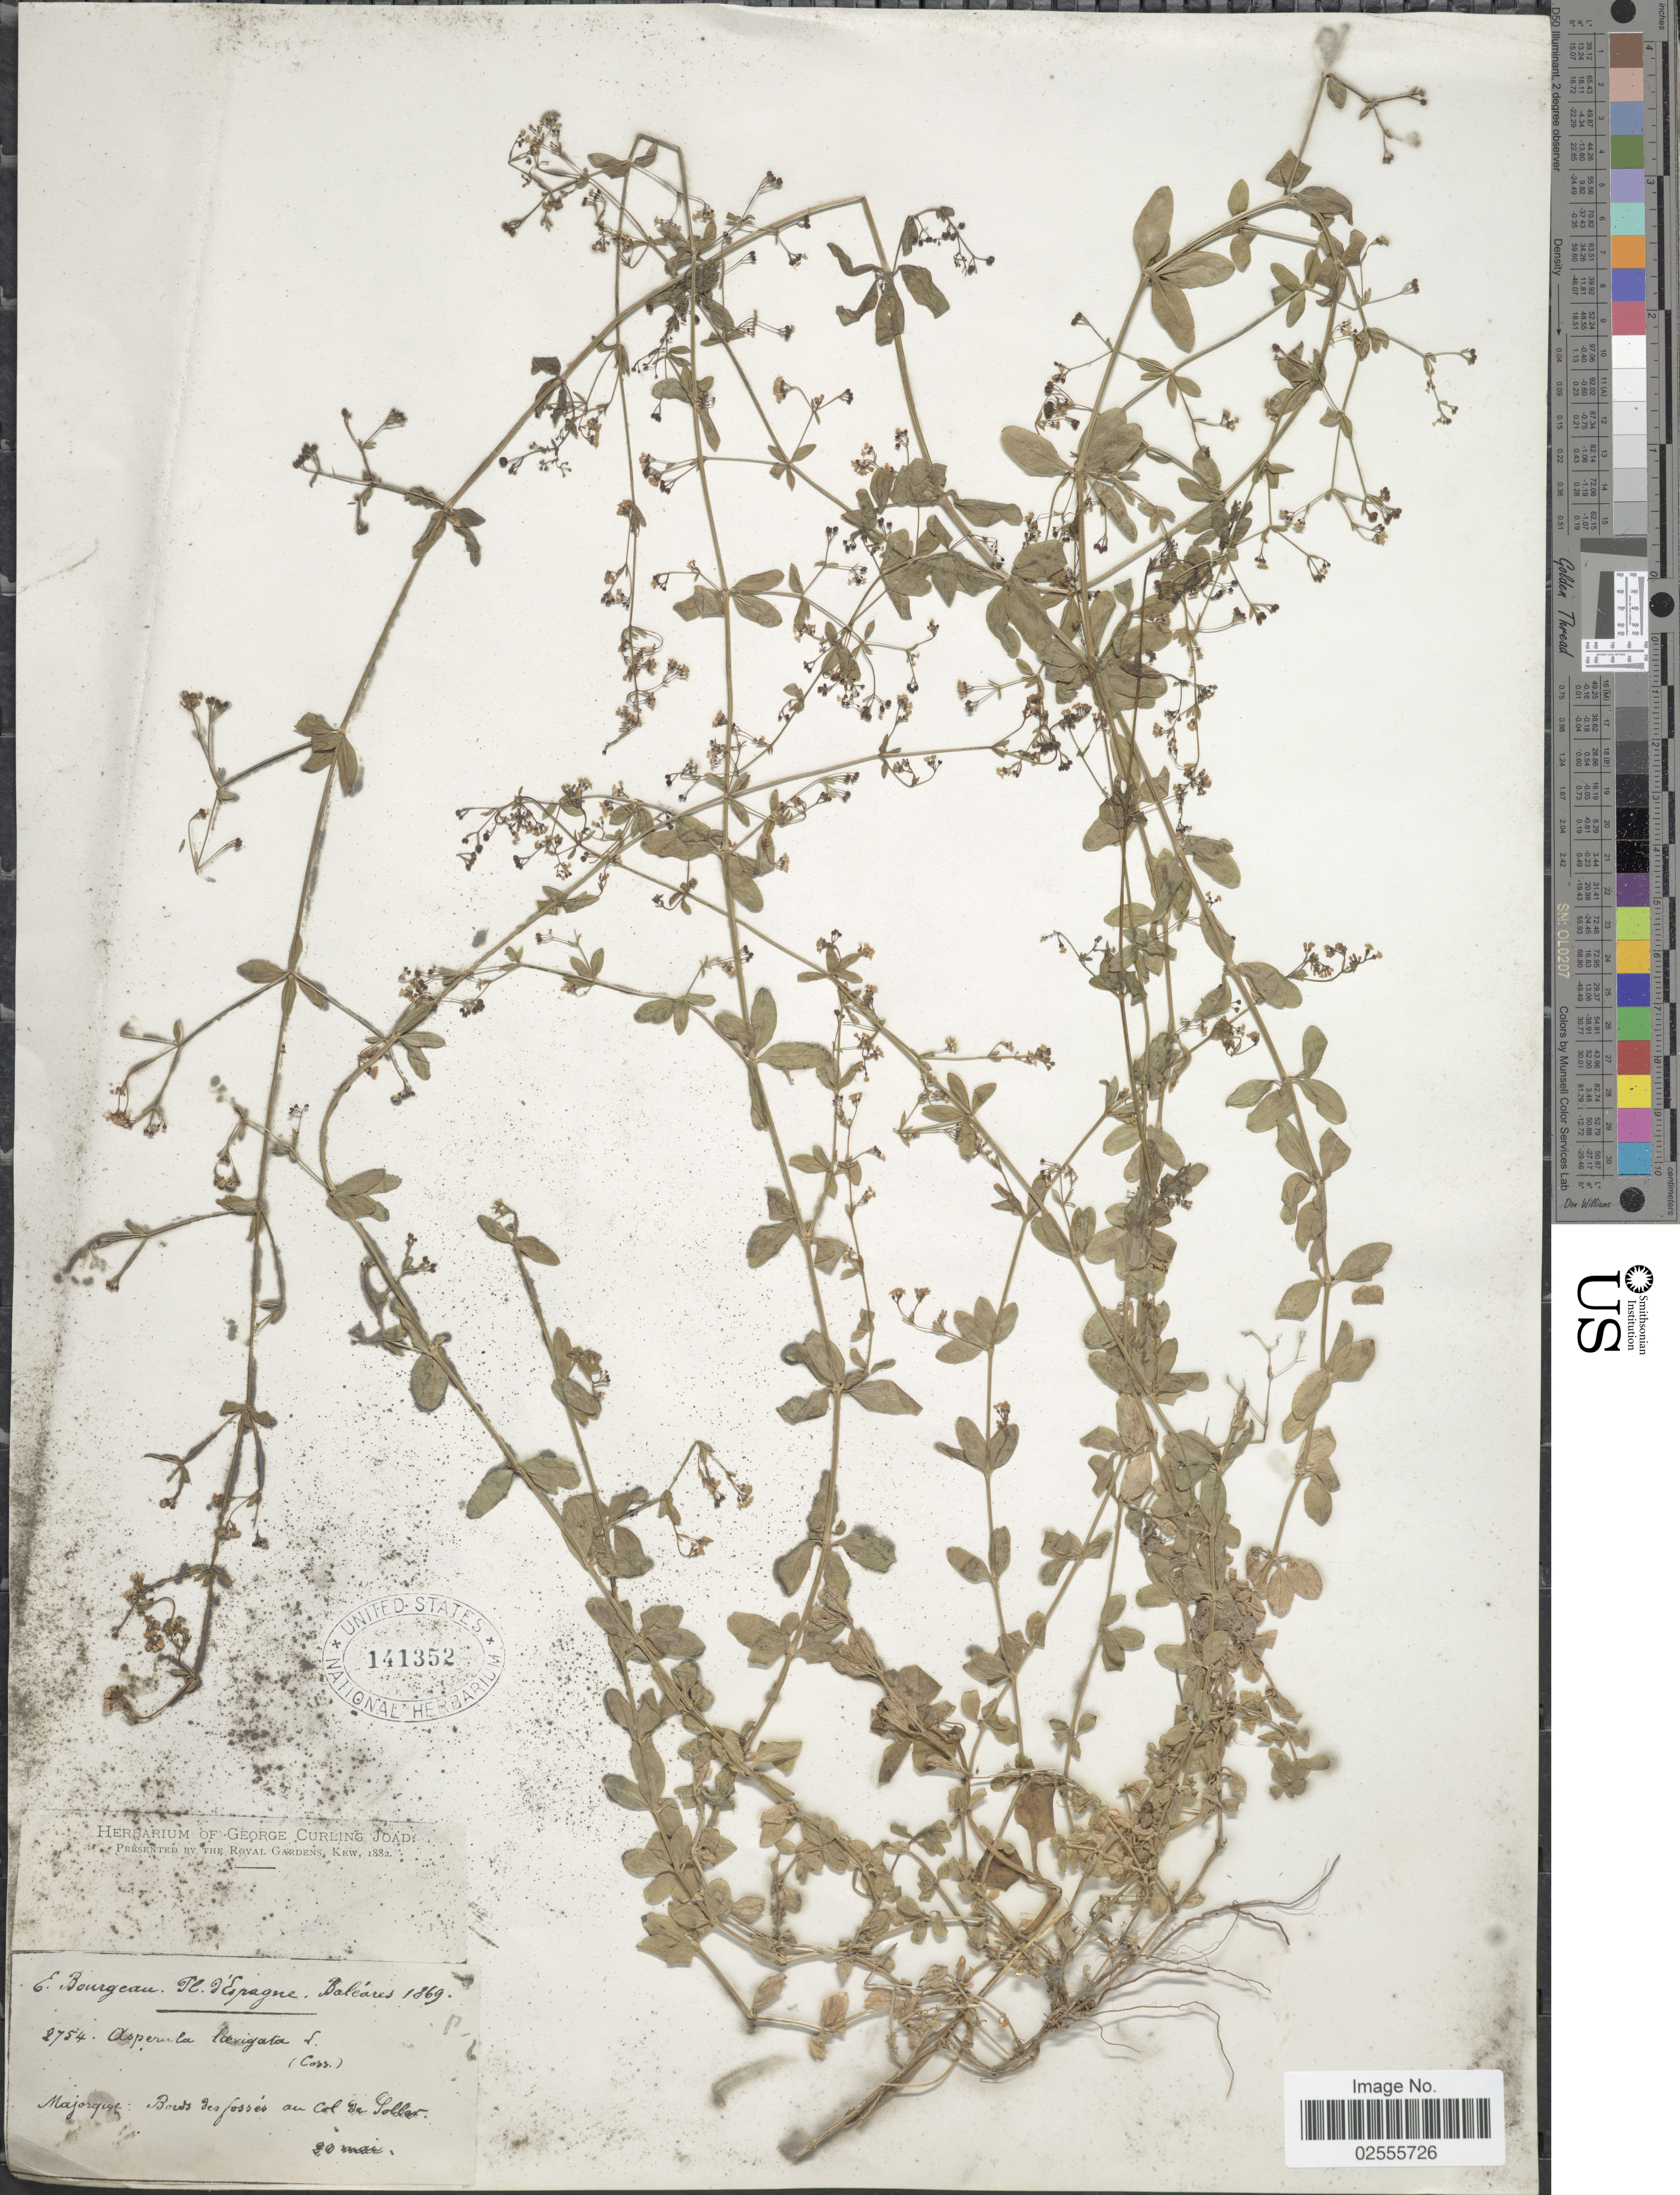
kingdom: Plantae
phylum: Tracheophyta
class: Magnoliopsida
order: Gentianales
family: Rubiaceae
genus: Asperula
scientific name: Asperula laevigata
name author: L.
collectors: E. Bourgeau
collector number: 2754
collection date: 1869-05-20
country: Spain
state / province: Islas Baleares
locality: Espagne, Baleares, Majorque: Bords des fosses au Col de Soller.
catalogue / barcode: US 141352